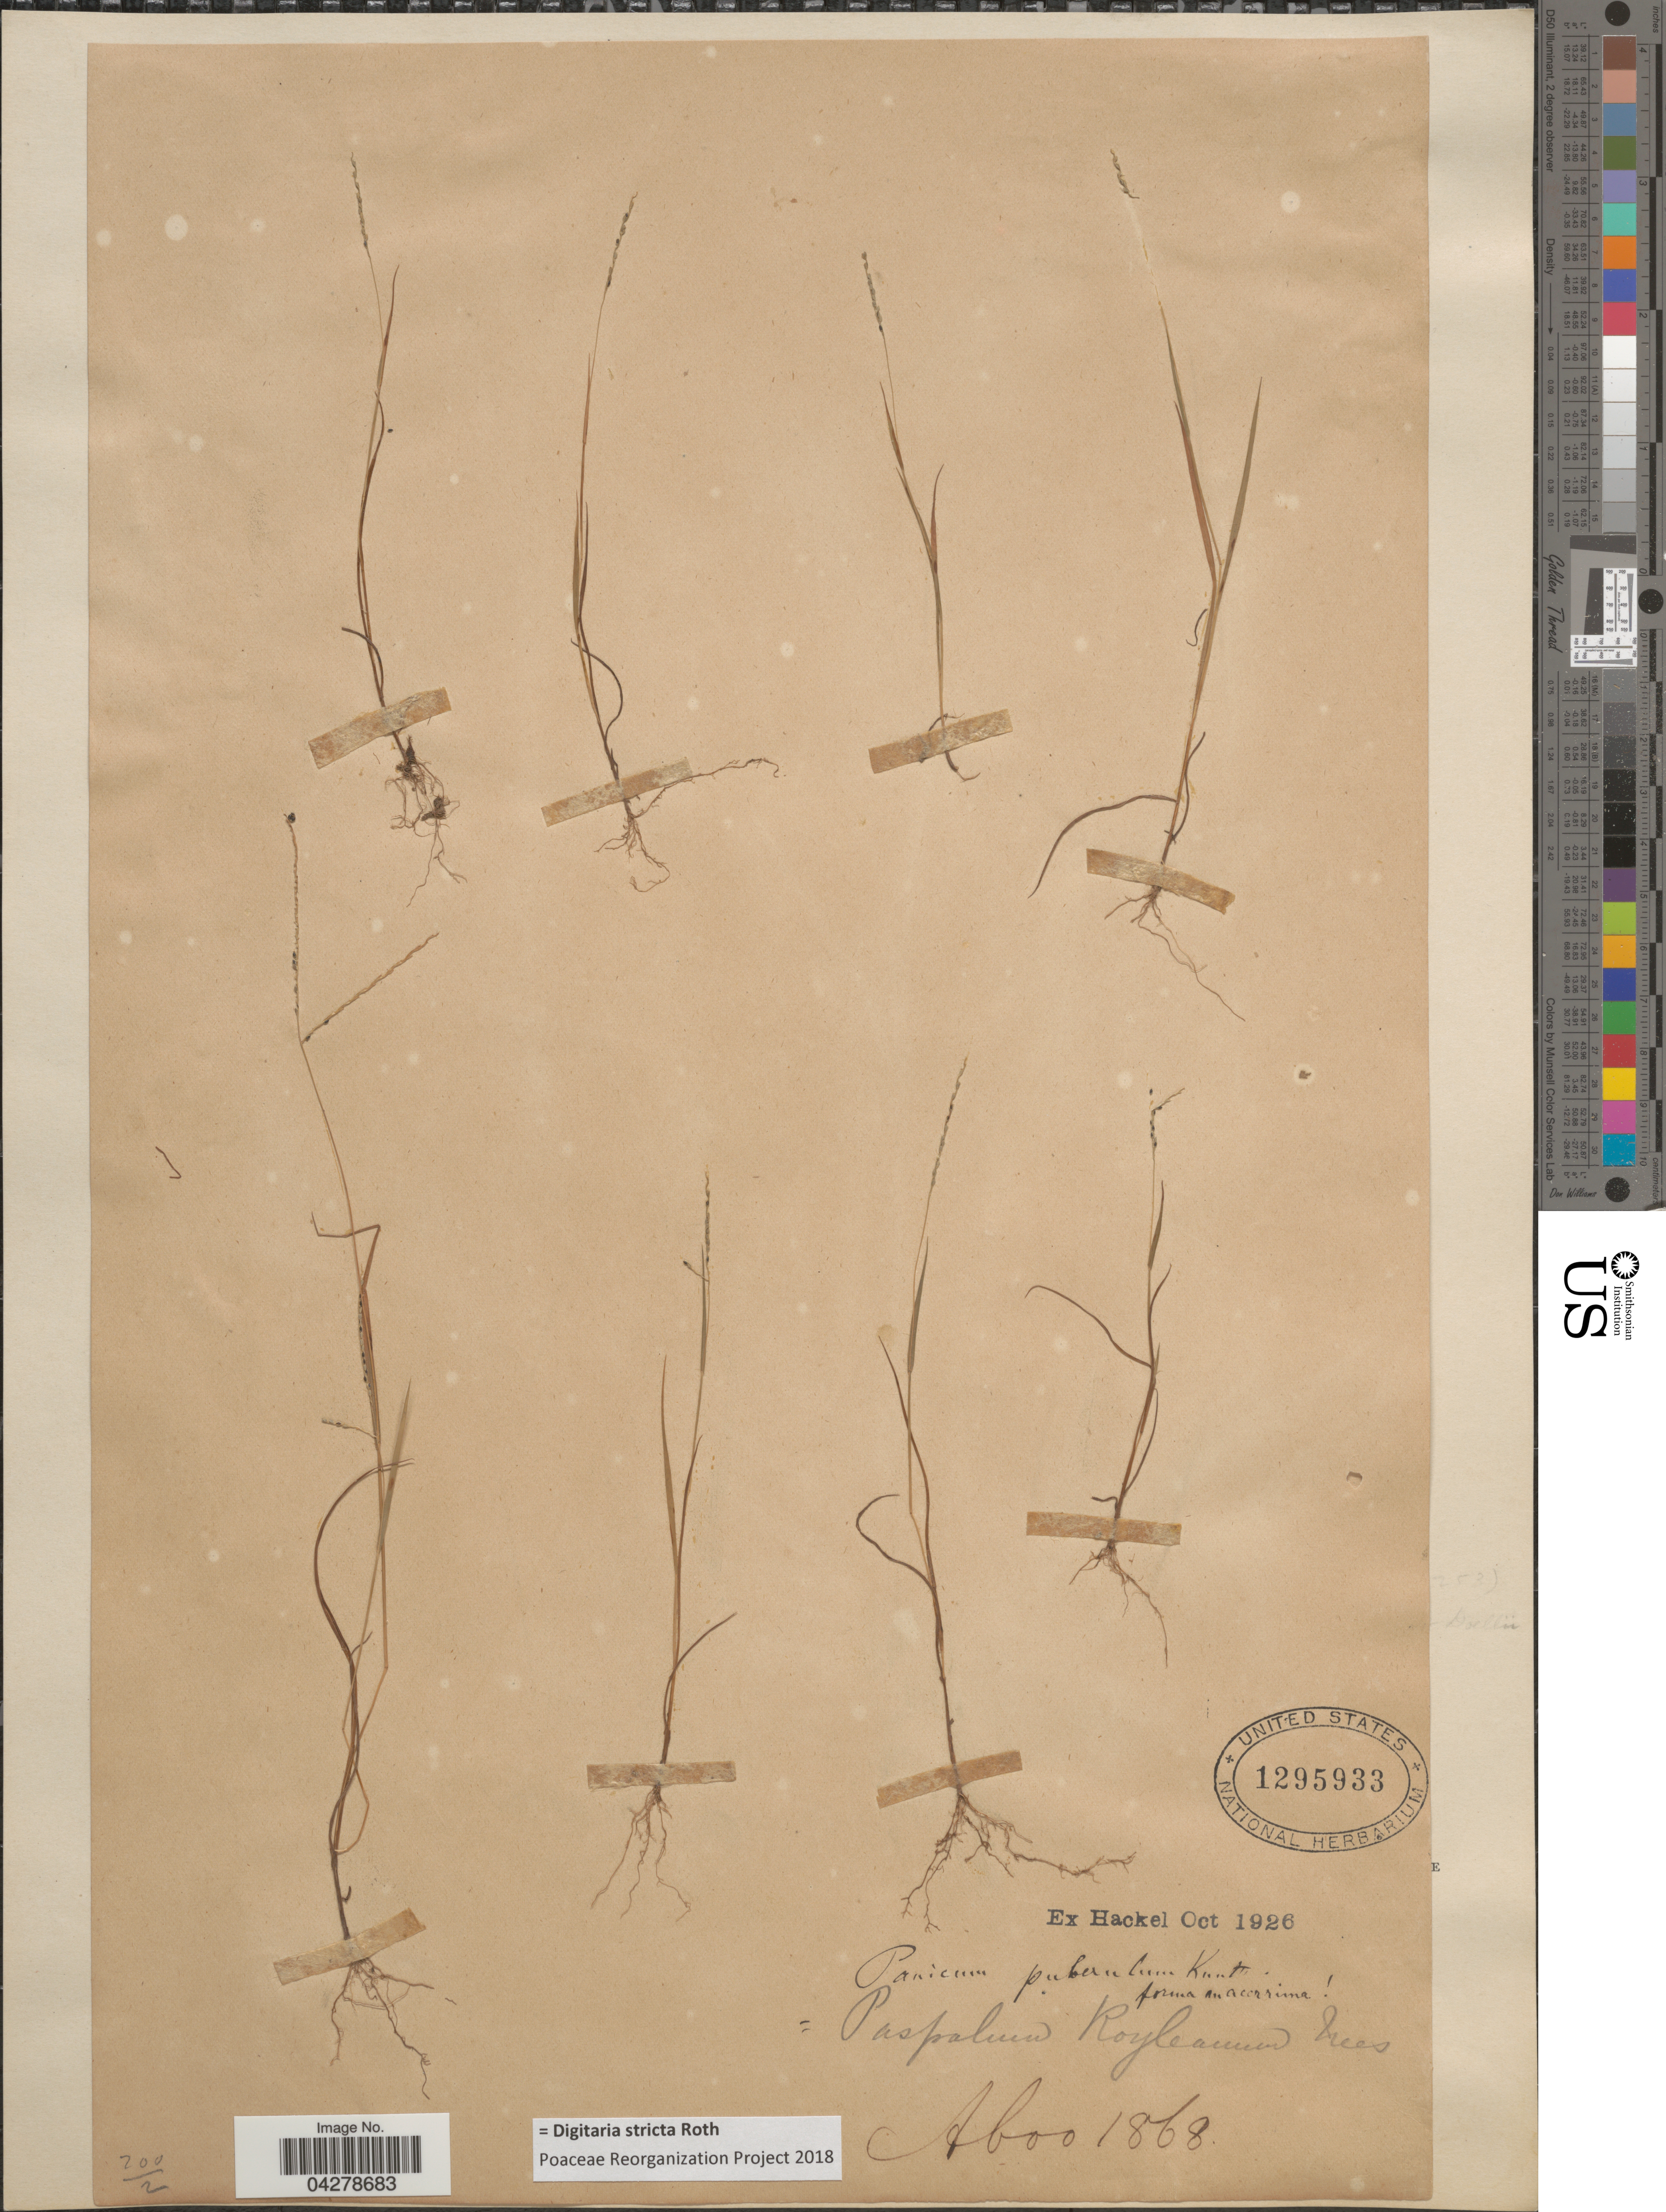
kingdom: Plantae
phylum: Tracheophyta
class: Liliopsida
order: Poales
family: Poaceae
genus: Digitaria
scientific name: Digitaria stricta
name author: Roth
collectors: Aboo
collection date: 1868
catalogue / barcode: US 1295933